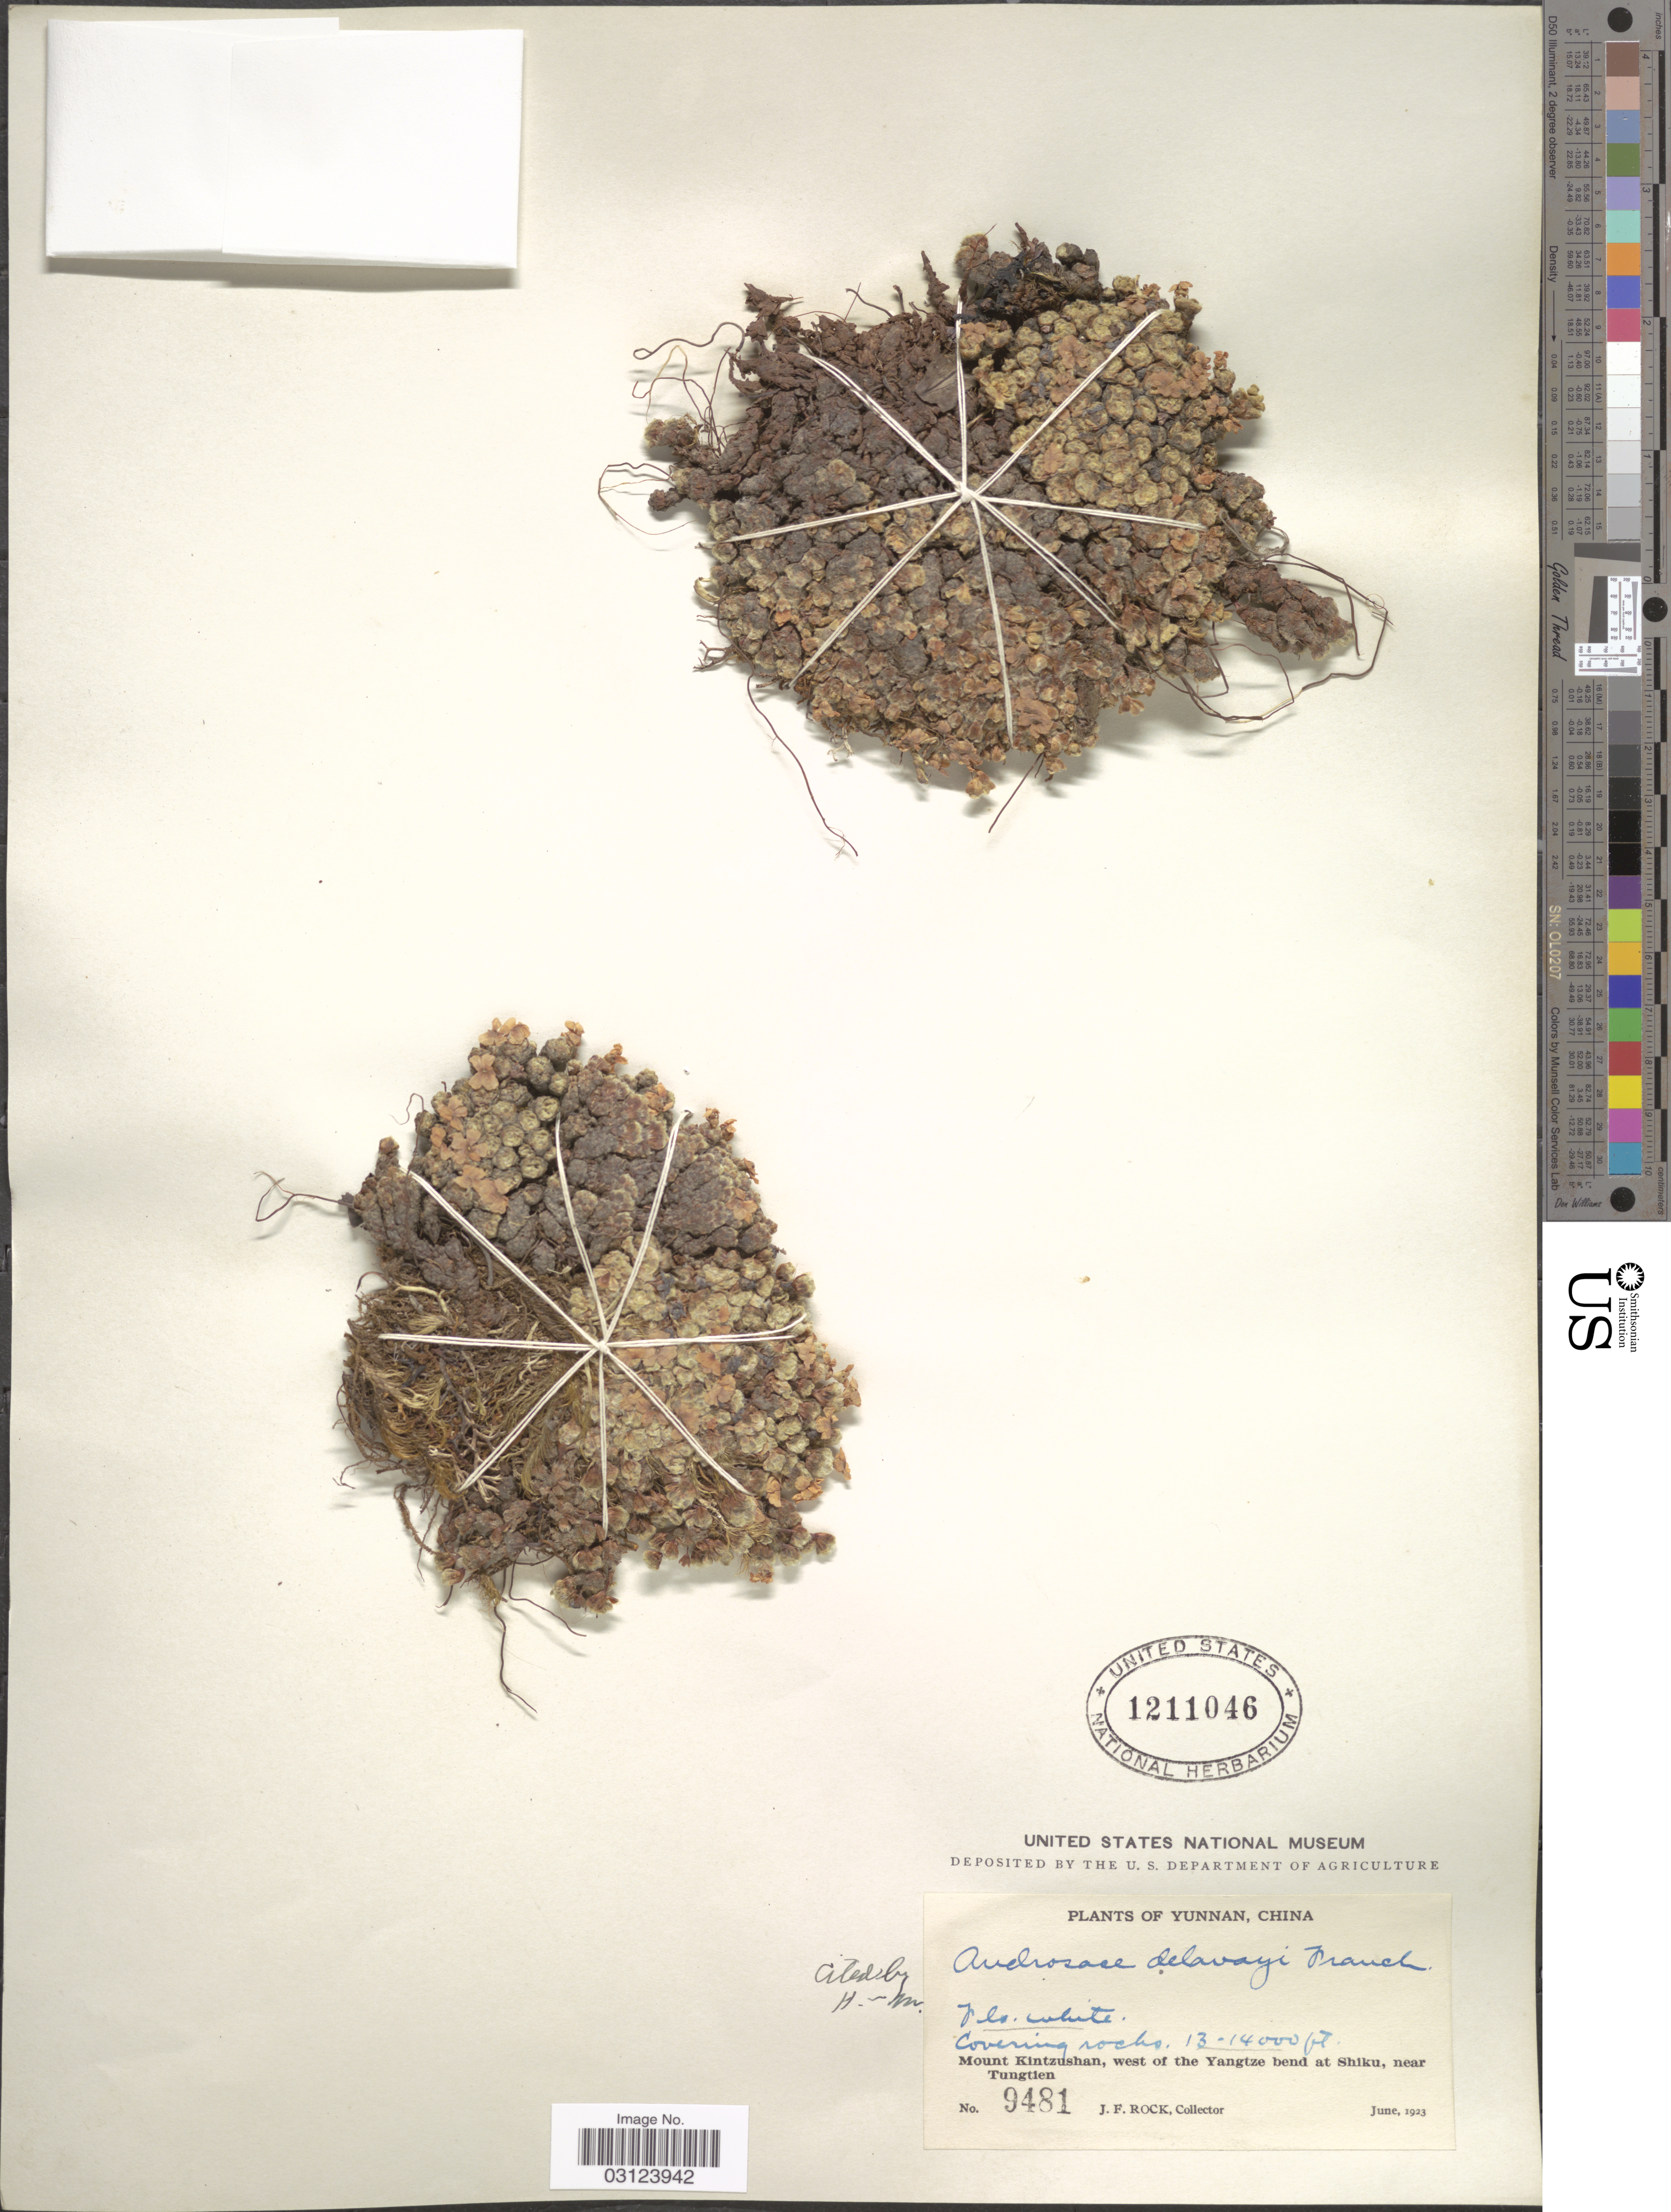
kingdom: Plantae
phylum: Tracheophyta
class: Magnoliopsida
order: Ericales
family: Primulaceae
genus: Androsace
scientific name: Androsace delavayi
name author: Franch.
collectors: J. Rock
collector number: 9481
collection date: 1923-06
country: China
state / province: Yunnan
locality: Mount Kintzushan, west of the Yangtze bend at Shiku, near Tungtien.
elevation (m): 3962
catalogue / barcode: US 1211046